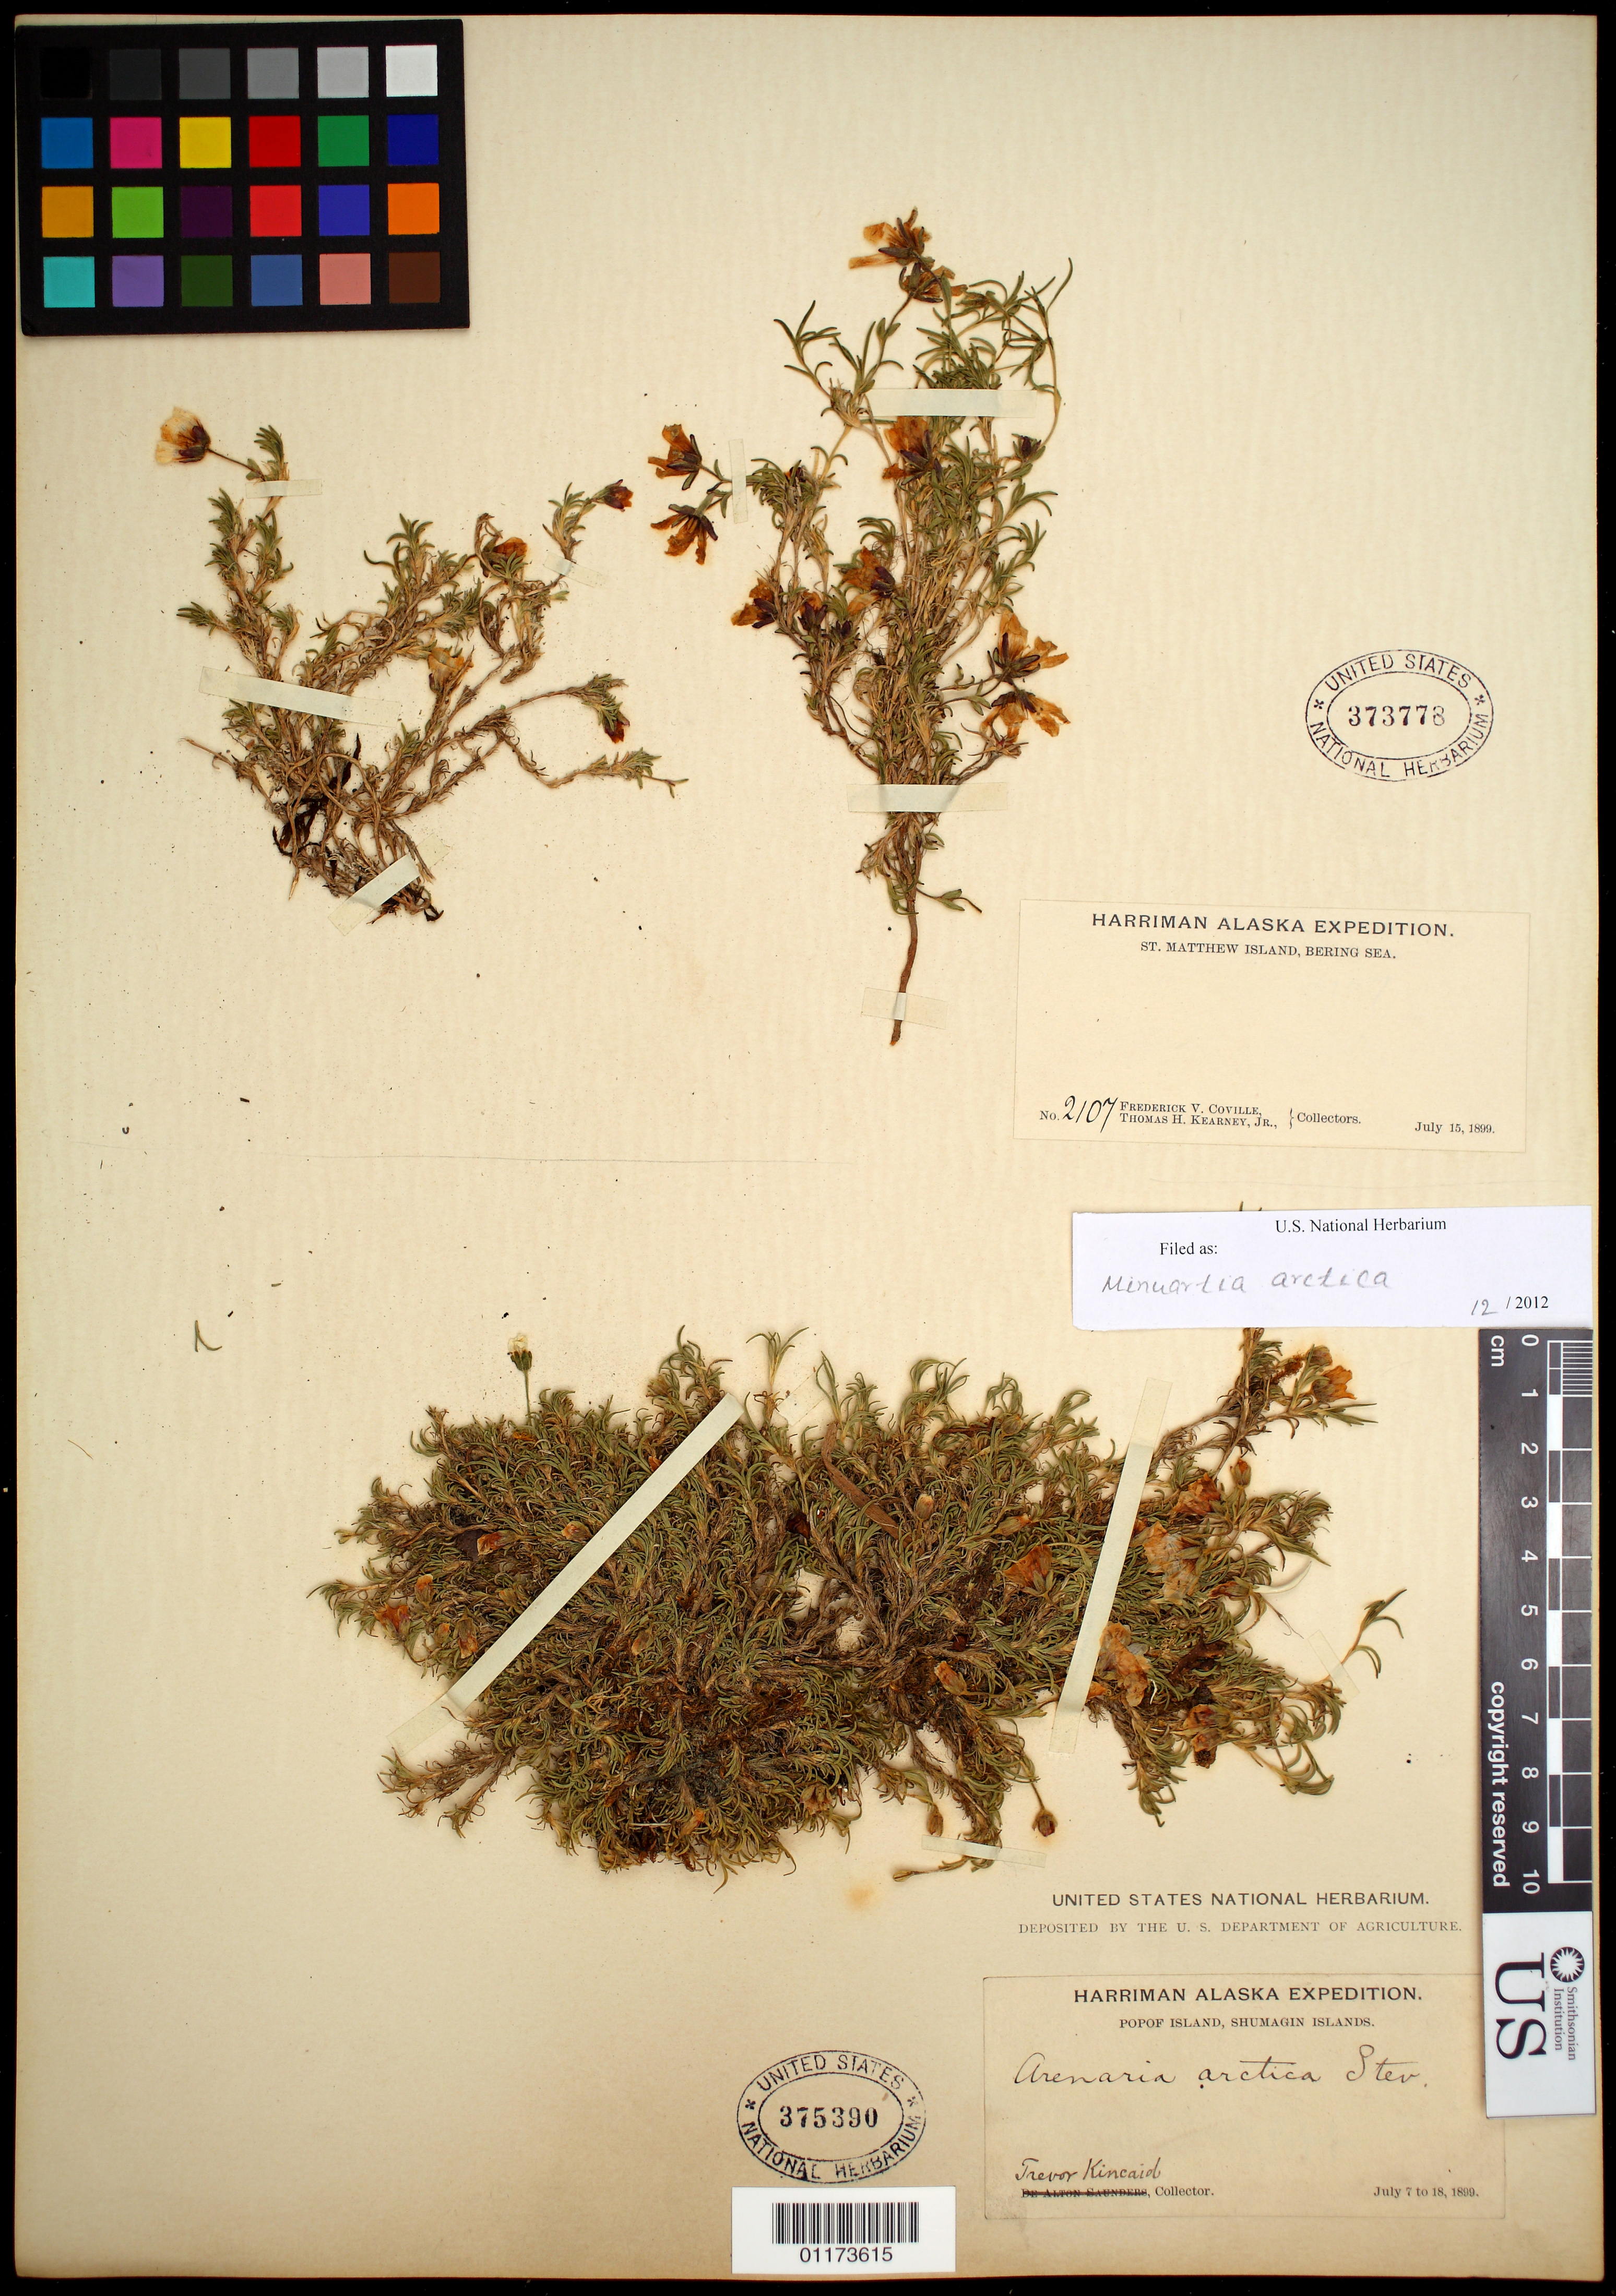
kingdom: Plantae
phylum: Tracheophyta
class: Magnoliopsida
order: Caryophyllales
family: Caryophyllaceae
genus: Cherleria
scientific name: Cherleria arctica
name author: (Steven ex Ser.) A.J. Moore & Dillenb.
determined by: Strong, M. T., (US), Smithsonian Institution - National Museum of Natural History (UNITED STATES)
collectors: T. C. Kincaid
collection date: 1899-07-07/1899-07-18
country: United States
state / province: Alaska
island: Shumagin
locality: Popof Island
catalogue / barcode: US 375390